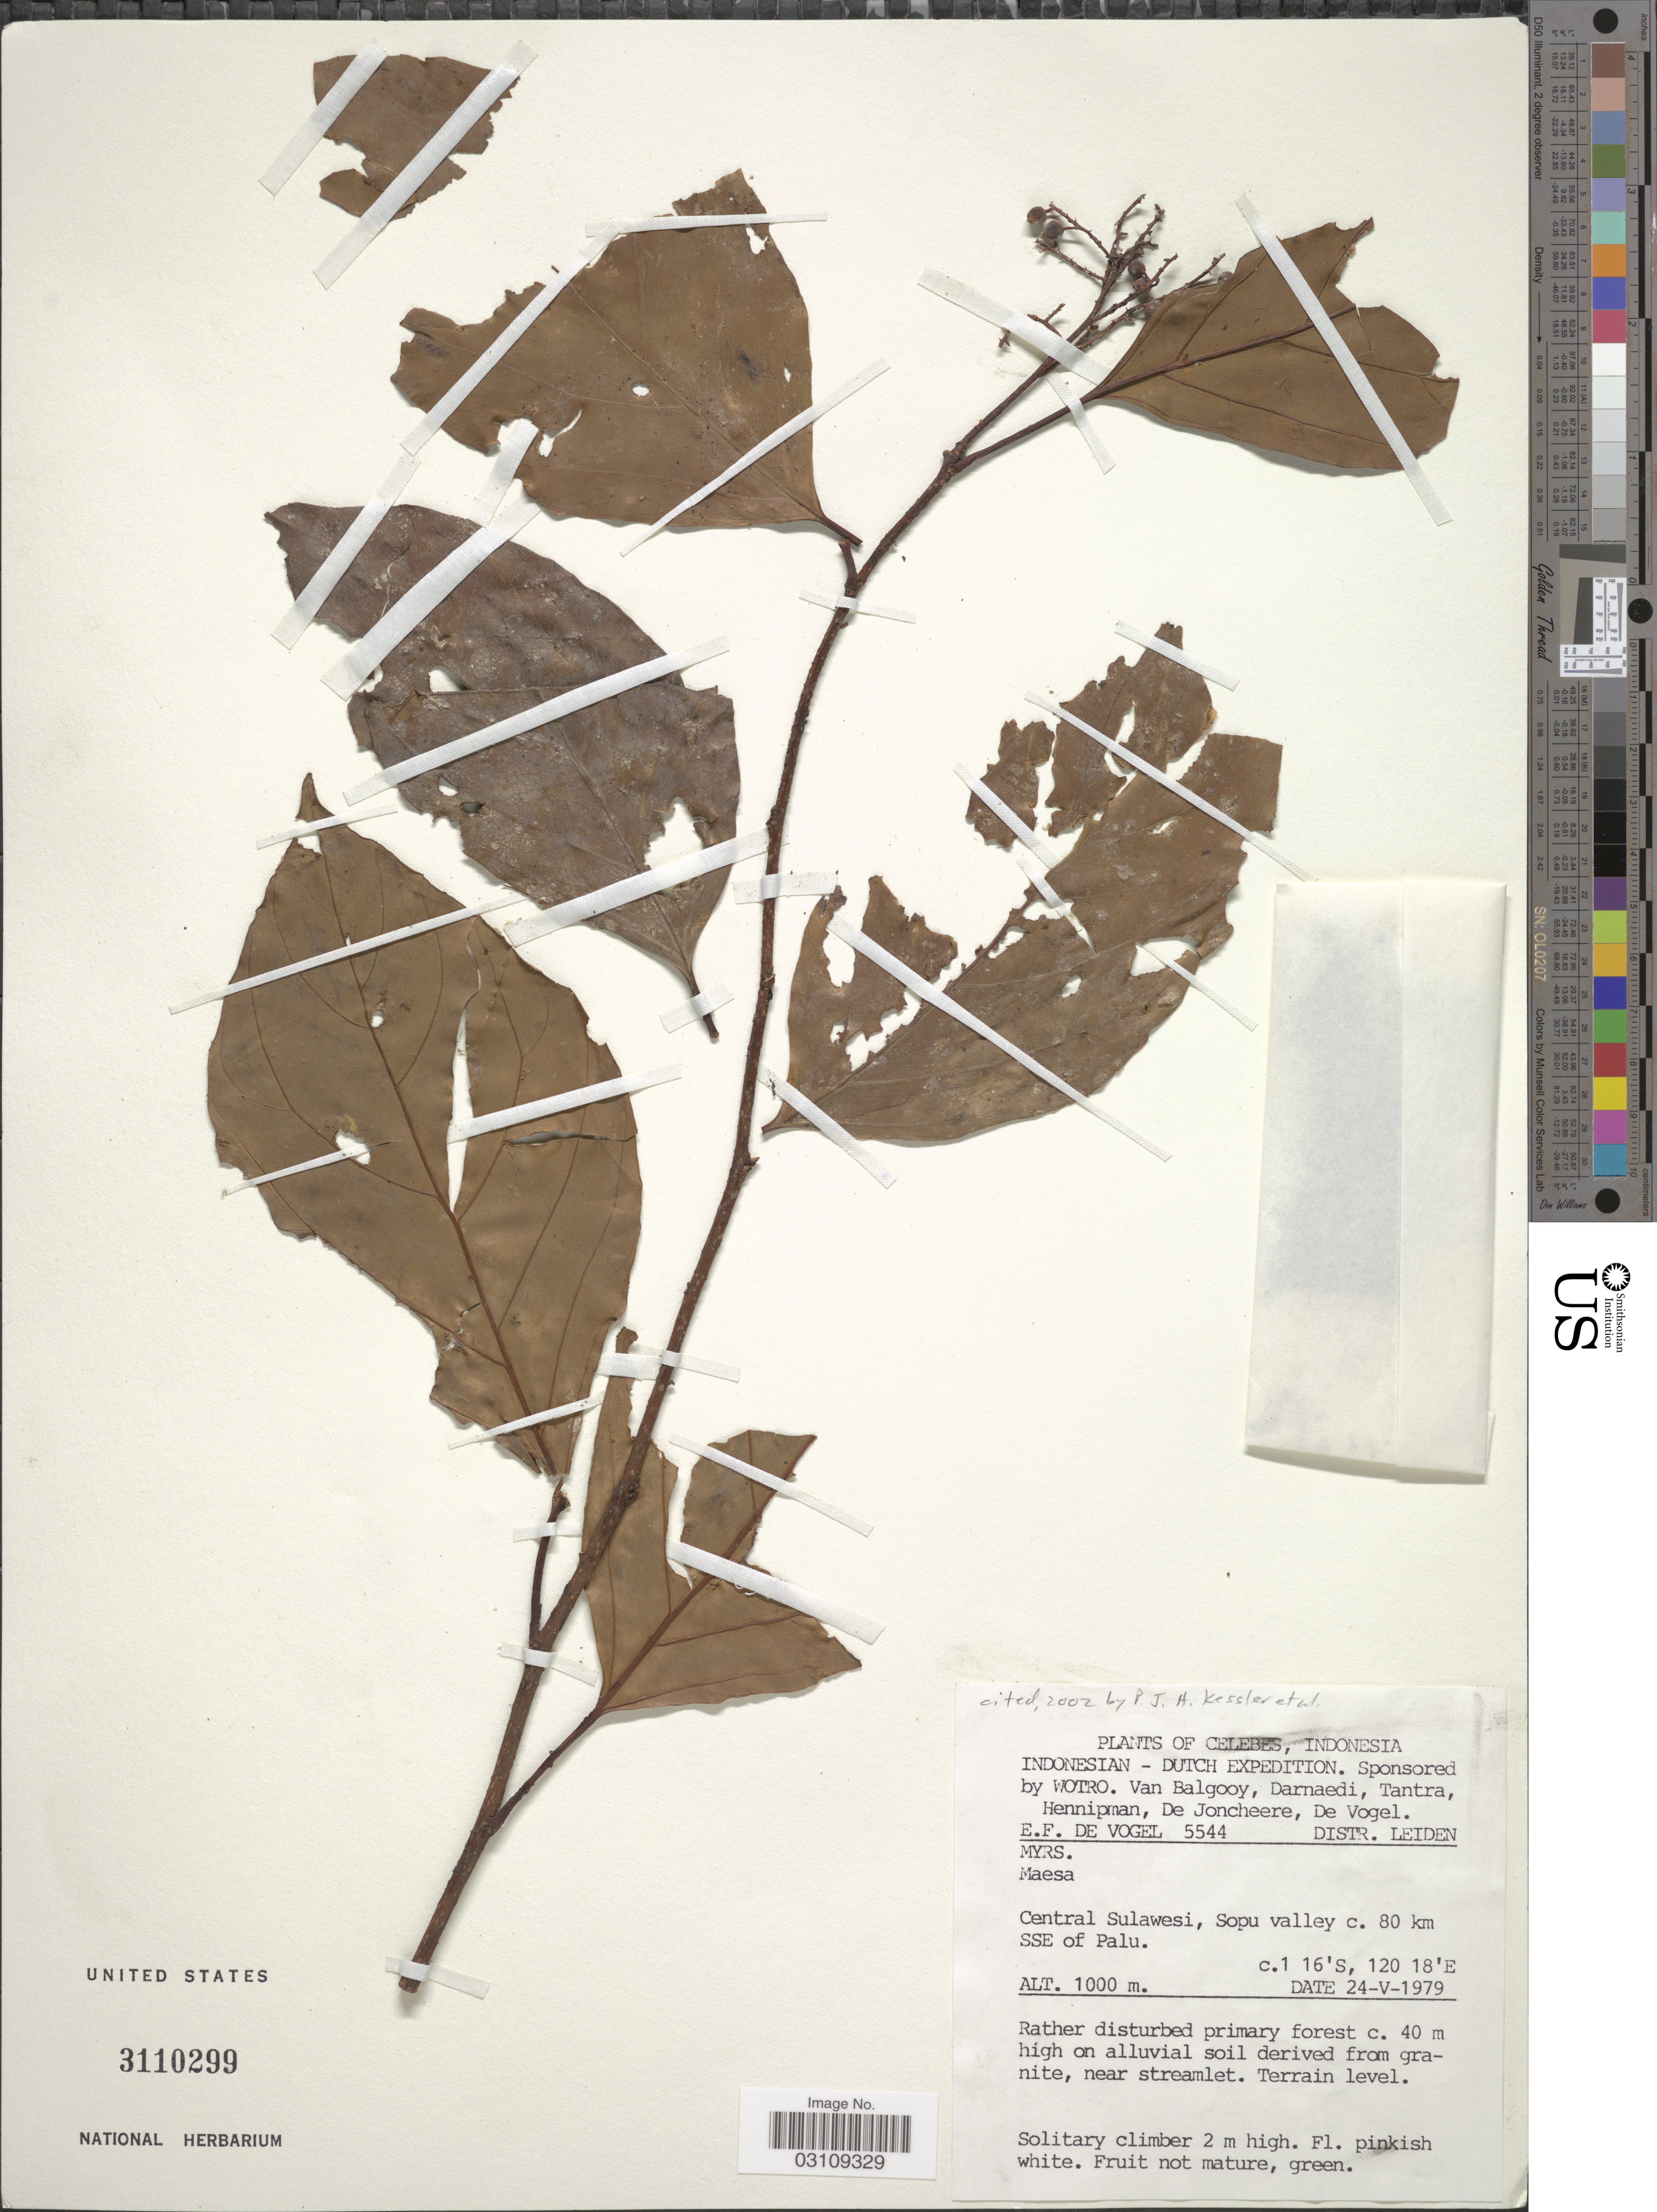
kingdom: Plantae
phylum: Tracheophyta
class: Magnoliopsida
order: Ericales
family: Primulaceae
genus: Maesa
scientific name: Maesa sp.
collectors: E. F. de Vogel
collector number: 5544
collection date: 1979-05-24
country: Indonesia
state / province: Sulawesi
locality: Central Sulawesi, Sopu valley c. 80 km SSE of Palu.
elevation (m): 1000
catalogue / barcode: US 3110299